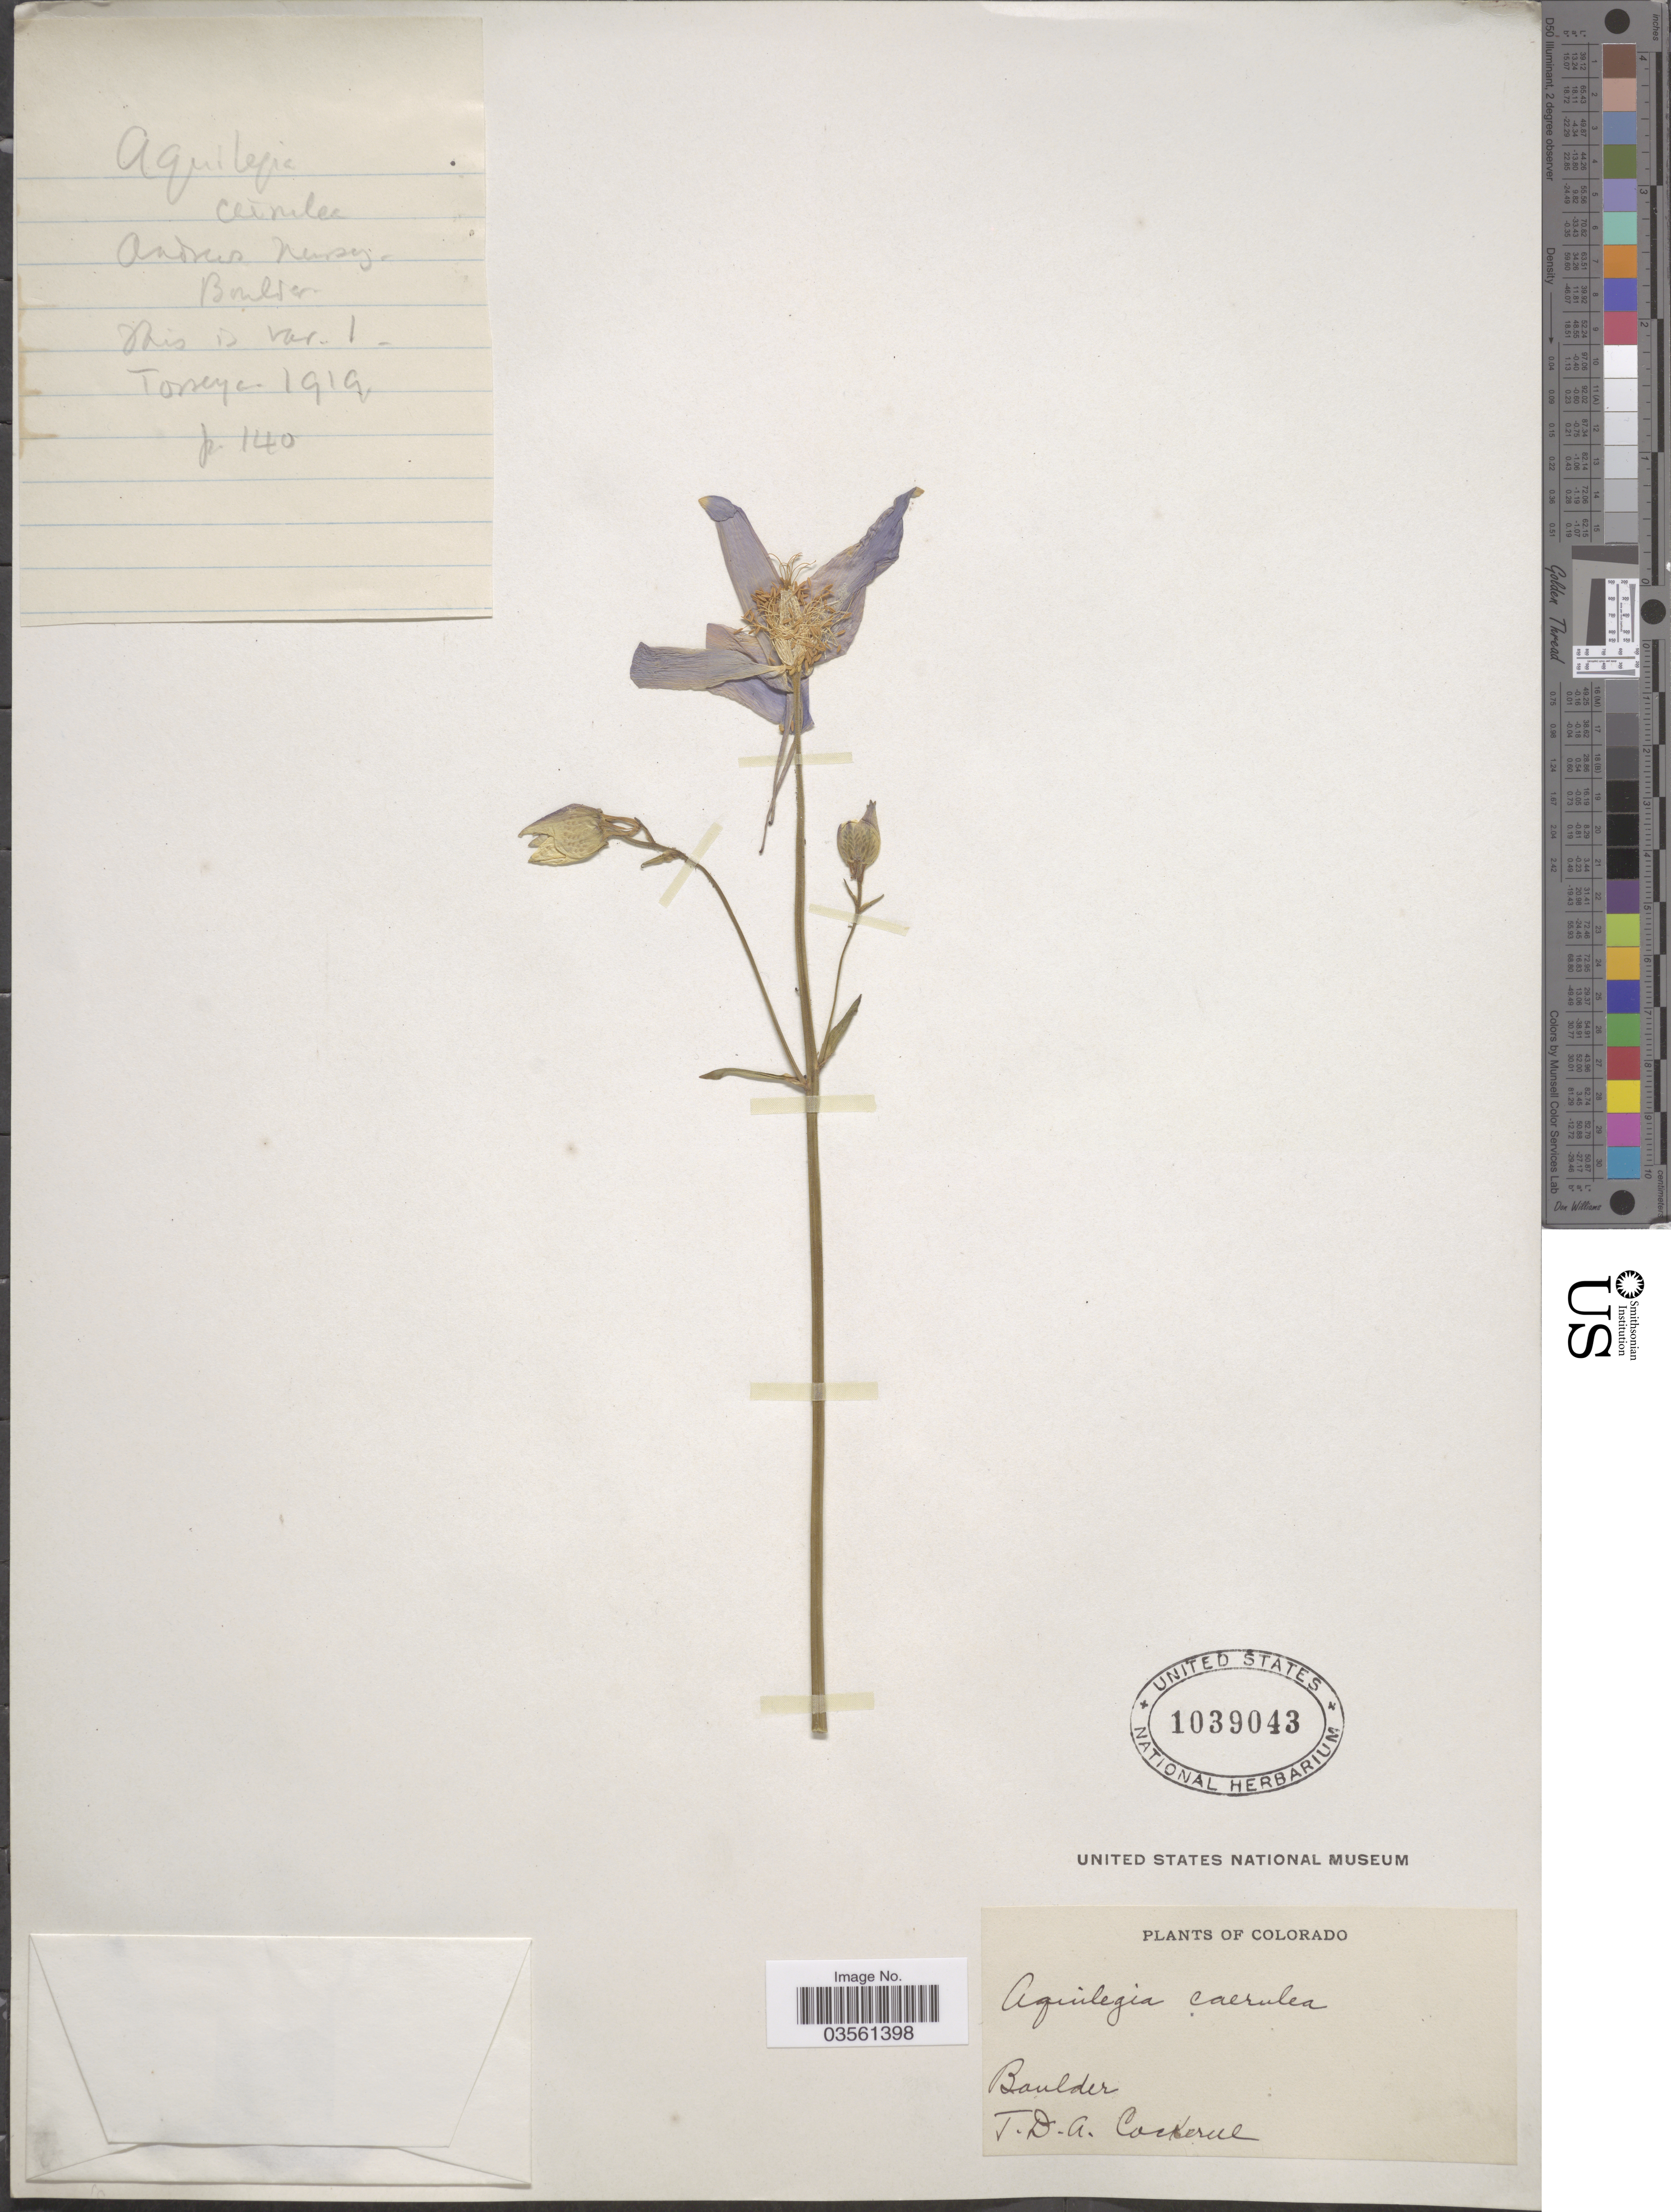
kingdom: Plantae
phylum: Tracheophyta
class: Magnoliopsida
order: Ranunculales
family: Ranunculaceae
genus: Aquilegia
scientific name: Aquilegia coerulea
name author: E. James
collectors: T. Cockerell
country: United States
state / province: Colorado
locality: Andreas Nursery. Boulder.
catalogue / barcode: US 1039043